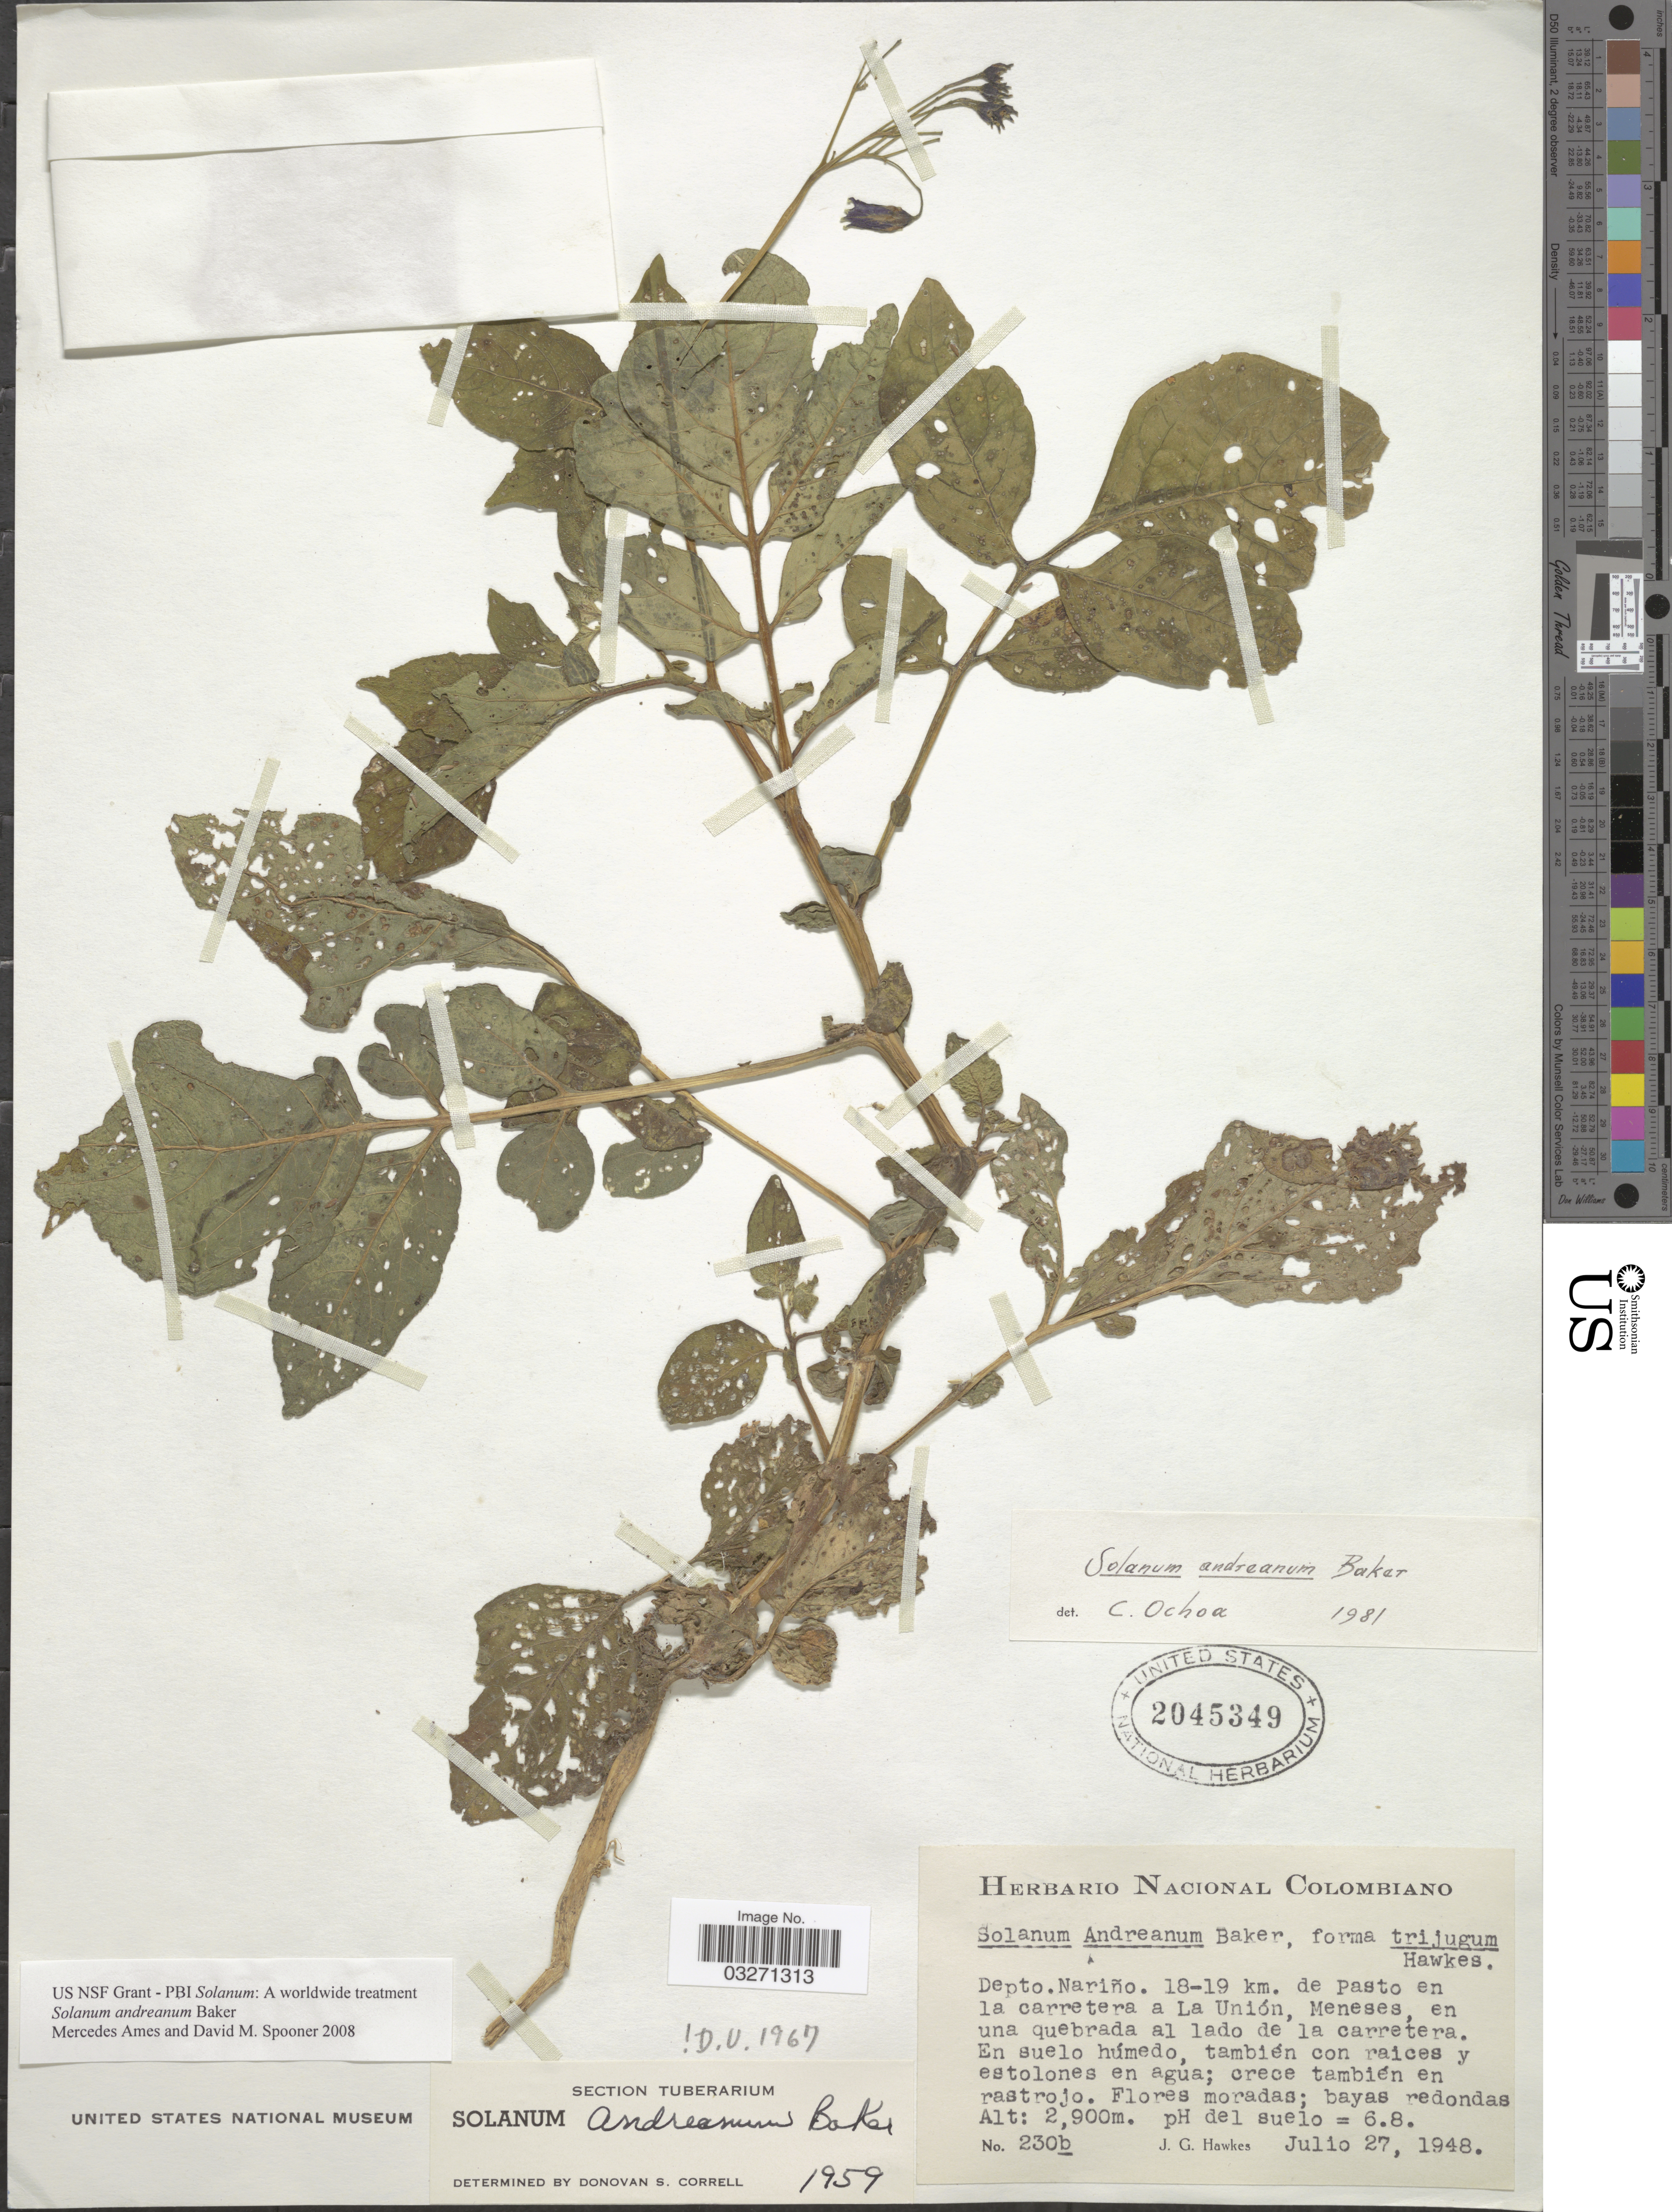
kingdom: Plantae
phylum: Tracheophyta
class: Magnoliopsida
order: Solanales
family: Solanaceae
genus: Solanum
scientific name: Solanum andreanum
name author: Baker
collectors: J. Hawkes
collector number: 230b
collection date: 1948-07-27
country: Colombia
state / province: Nariño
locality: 18-19 km. de Pasto en la carretera a La Unión, Meneses.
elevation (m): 2900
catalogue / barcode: US 2045349